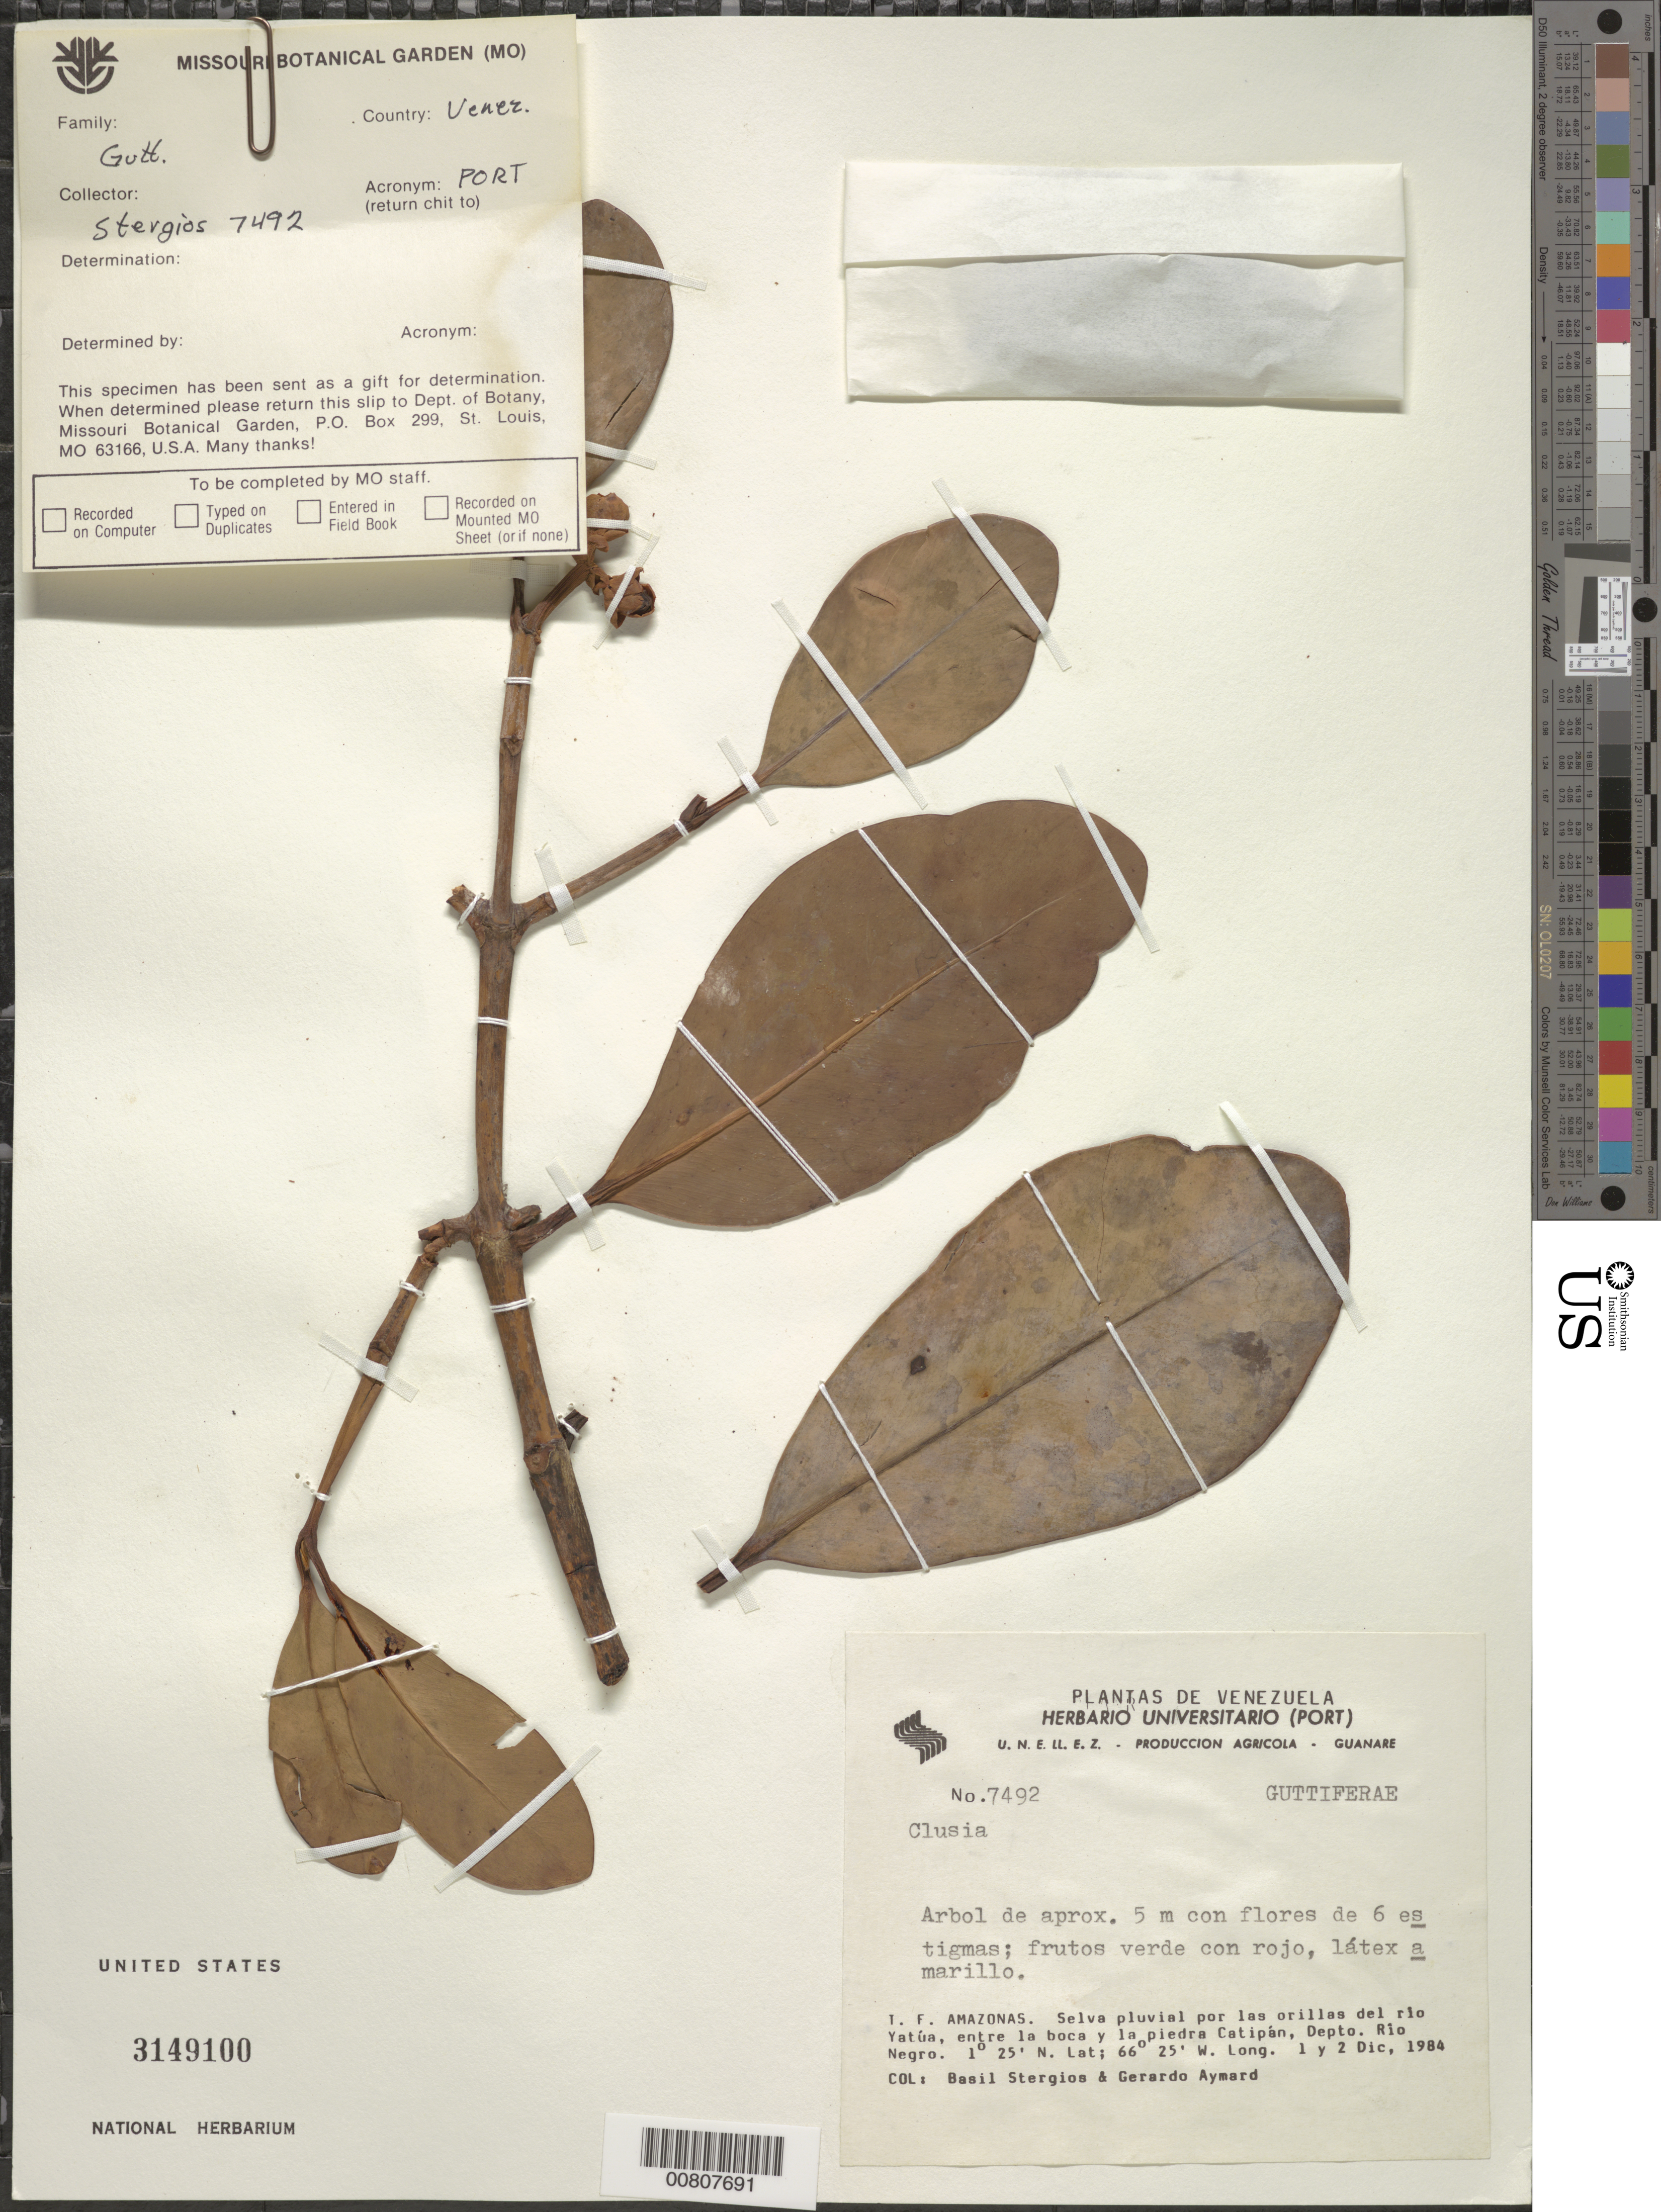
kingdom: Plantae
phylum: Tracheophyta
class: Magnoliopsida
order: Malpighiales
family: Clusiaceae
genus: Clusia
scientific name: Clusia sp.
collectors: B. G. Stergios & G. A. Aymard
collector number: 7492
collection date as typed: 1-Dec-84 and 2-Dec-84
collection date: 1984-12-01,1984-12-02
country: Venezuela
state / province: Amazonas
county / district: Río Negro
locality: Río Yatua, orillas, entre la boca y la piedra Catipan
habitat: Selva pluvial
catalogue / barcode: US 3149100